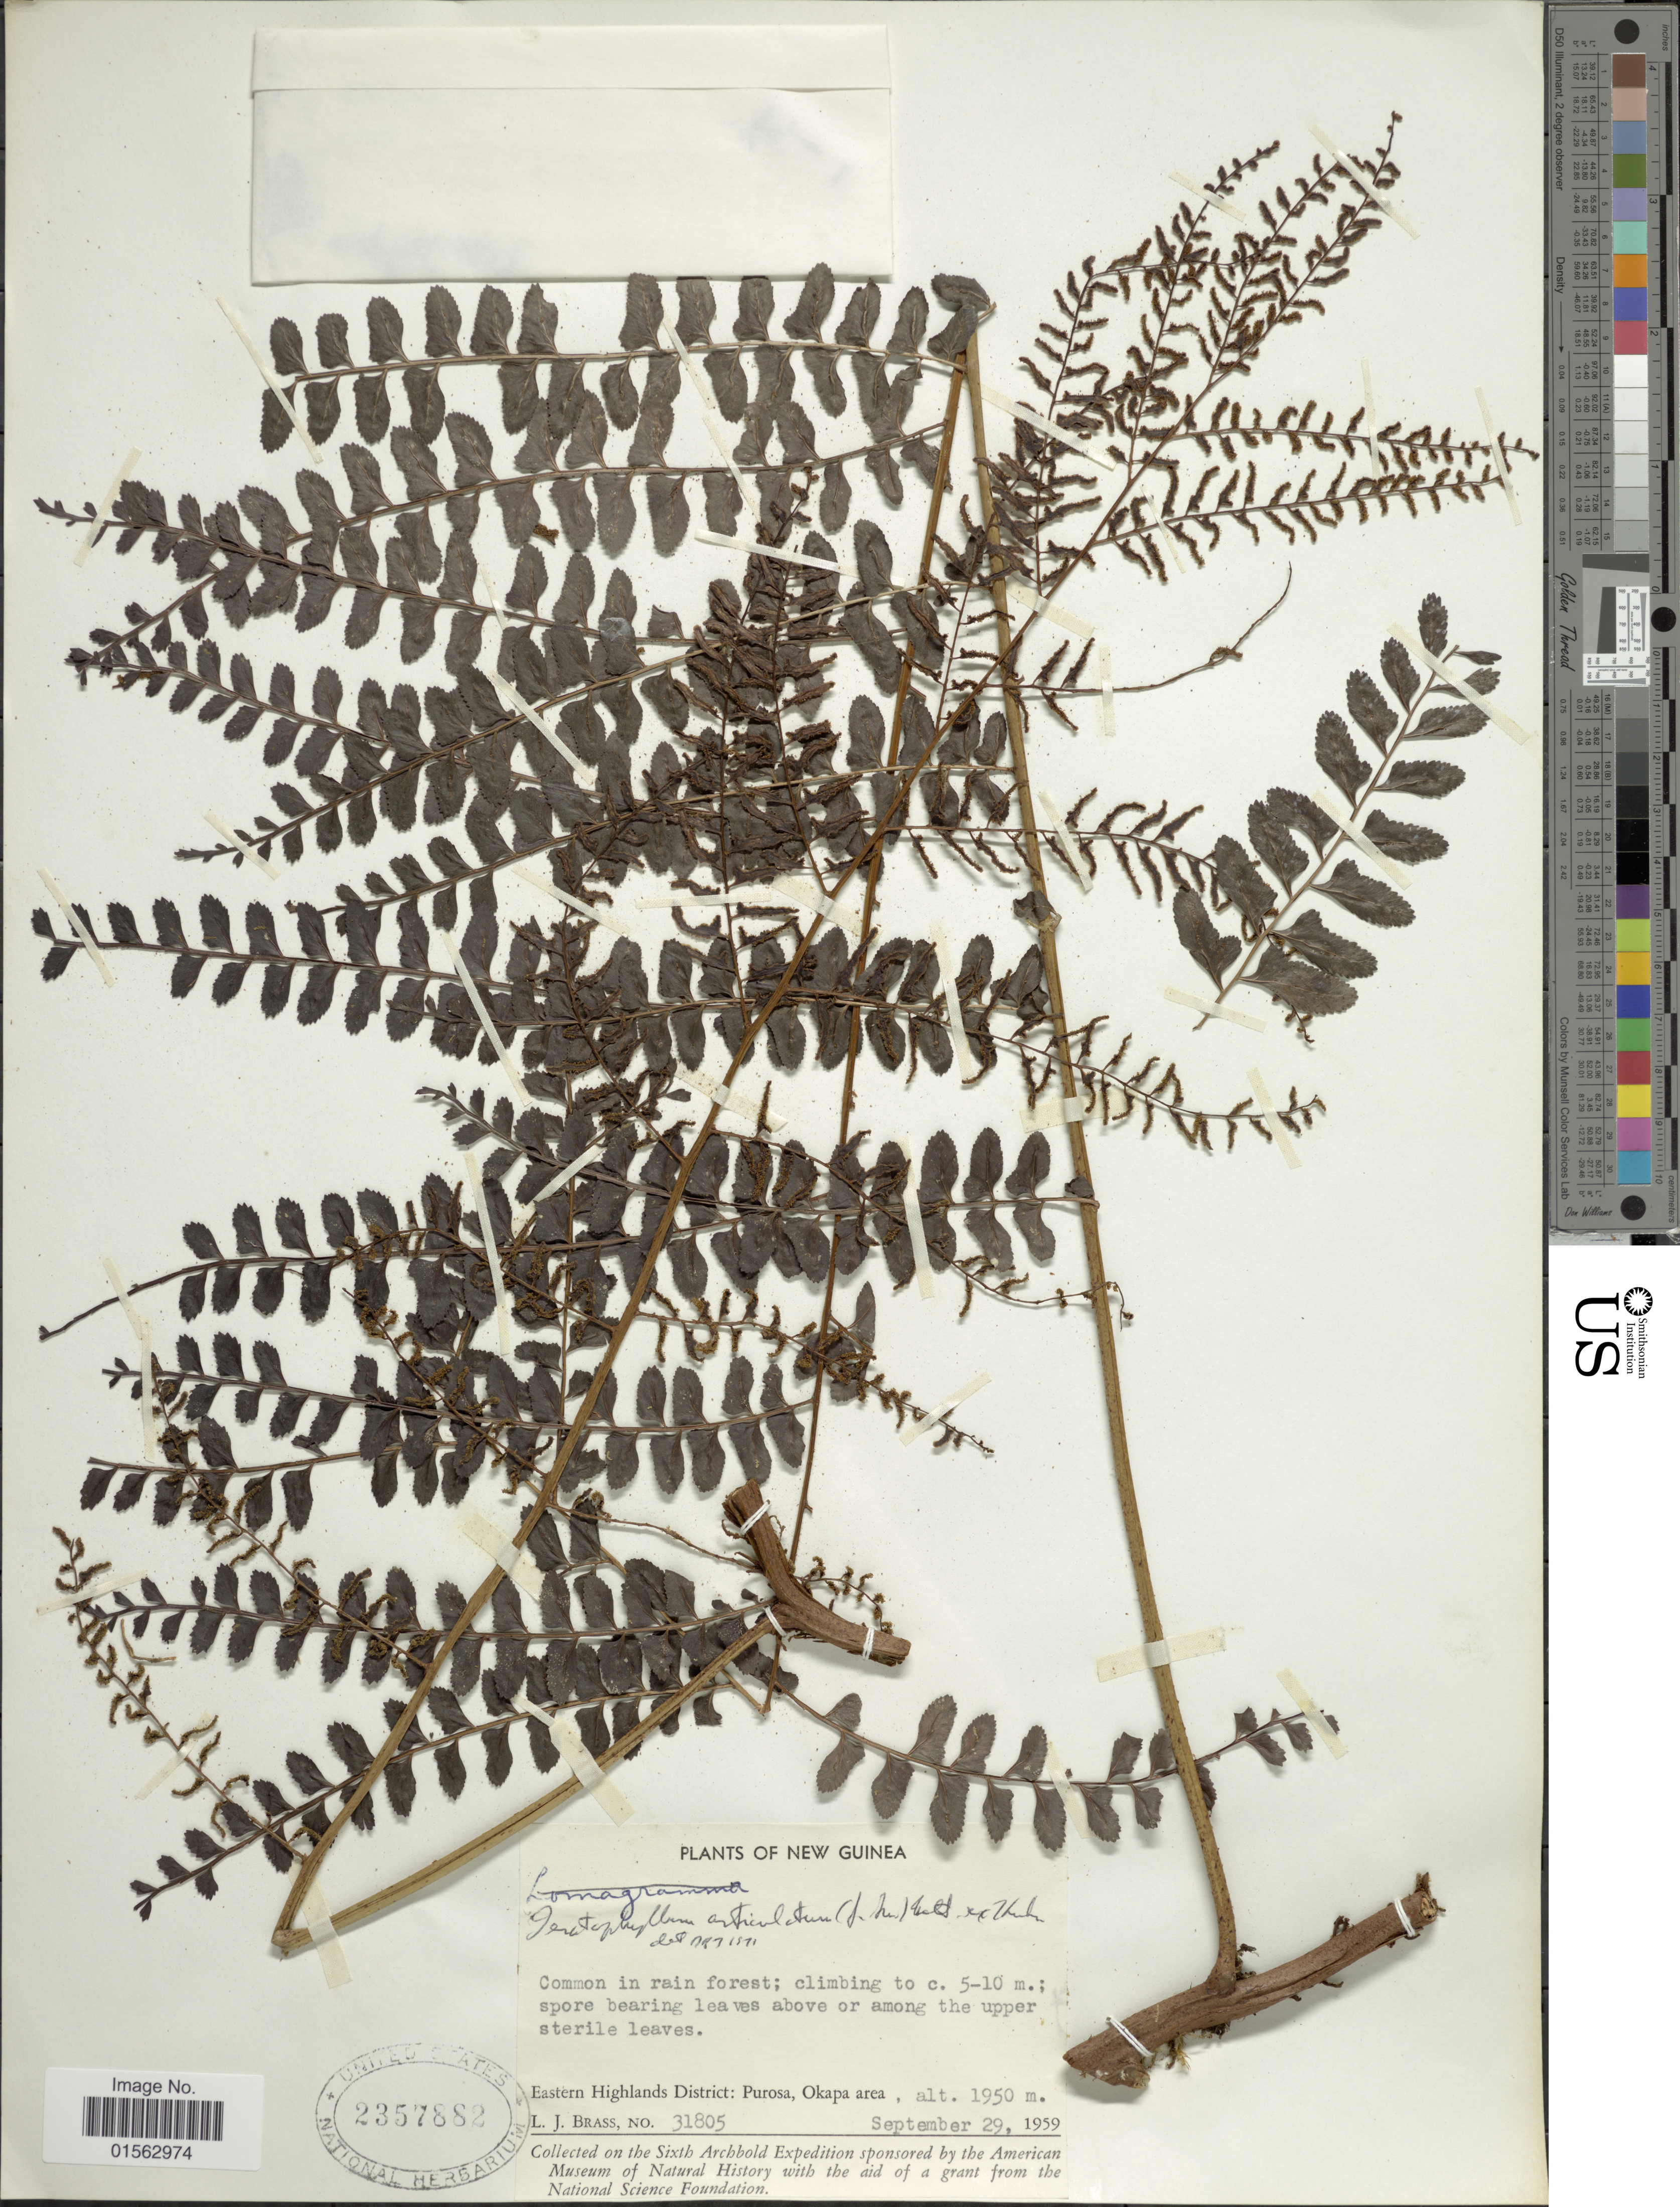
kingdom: Plantae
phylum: Tracheophyta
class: Polypodiopsida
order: Polypodiales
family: Dryopteridaceae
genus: Teratophyllum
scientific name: Teratophyllum articulatum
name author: (J. Sm.) Mett.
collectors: L. J. Brass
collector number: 31805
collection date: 1959-09-29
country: Papua New Guinea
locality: New Guinea, Eastern Highlands District: Purosa, Okapa area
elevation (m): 1950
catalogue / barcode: US 2357882